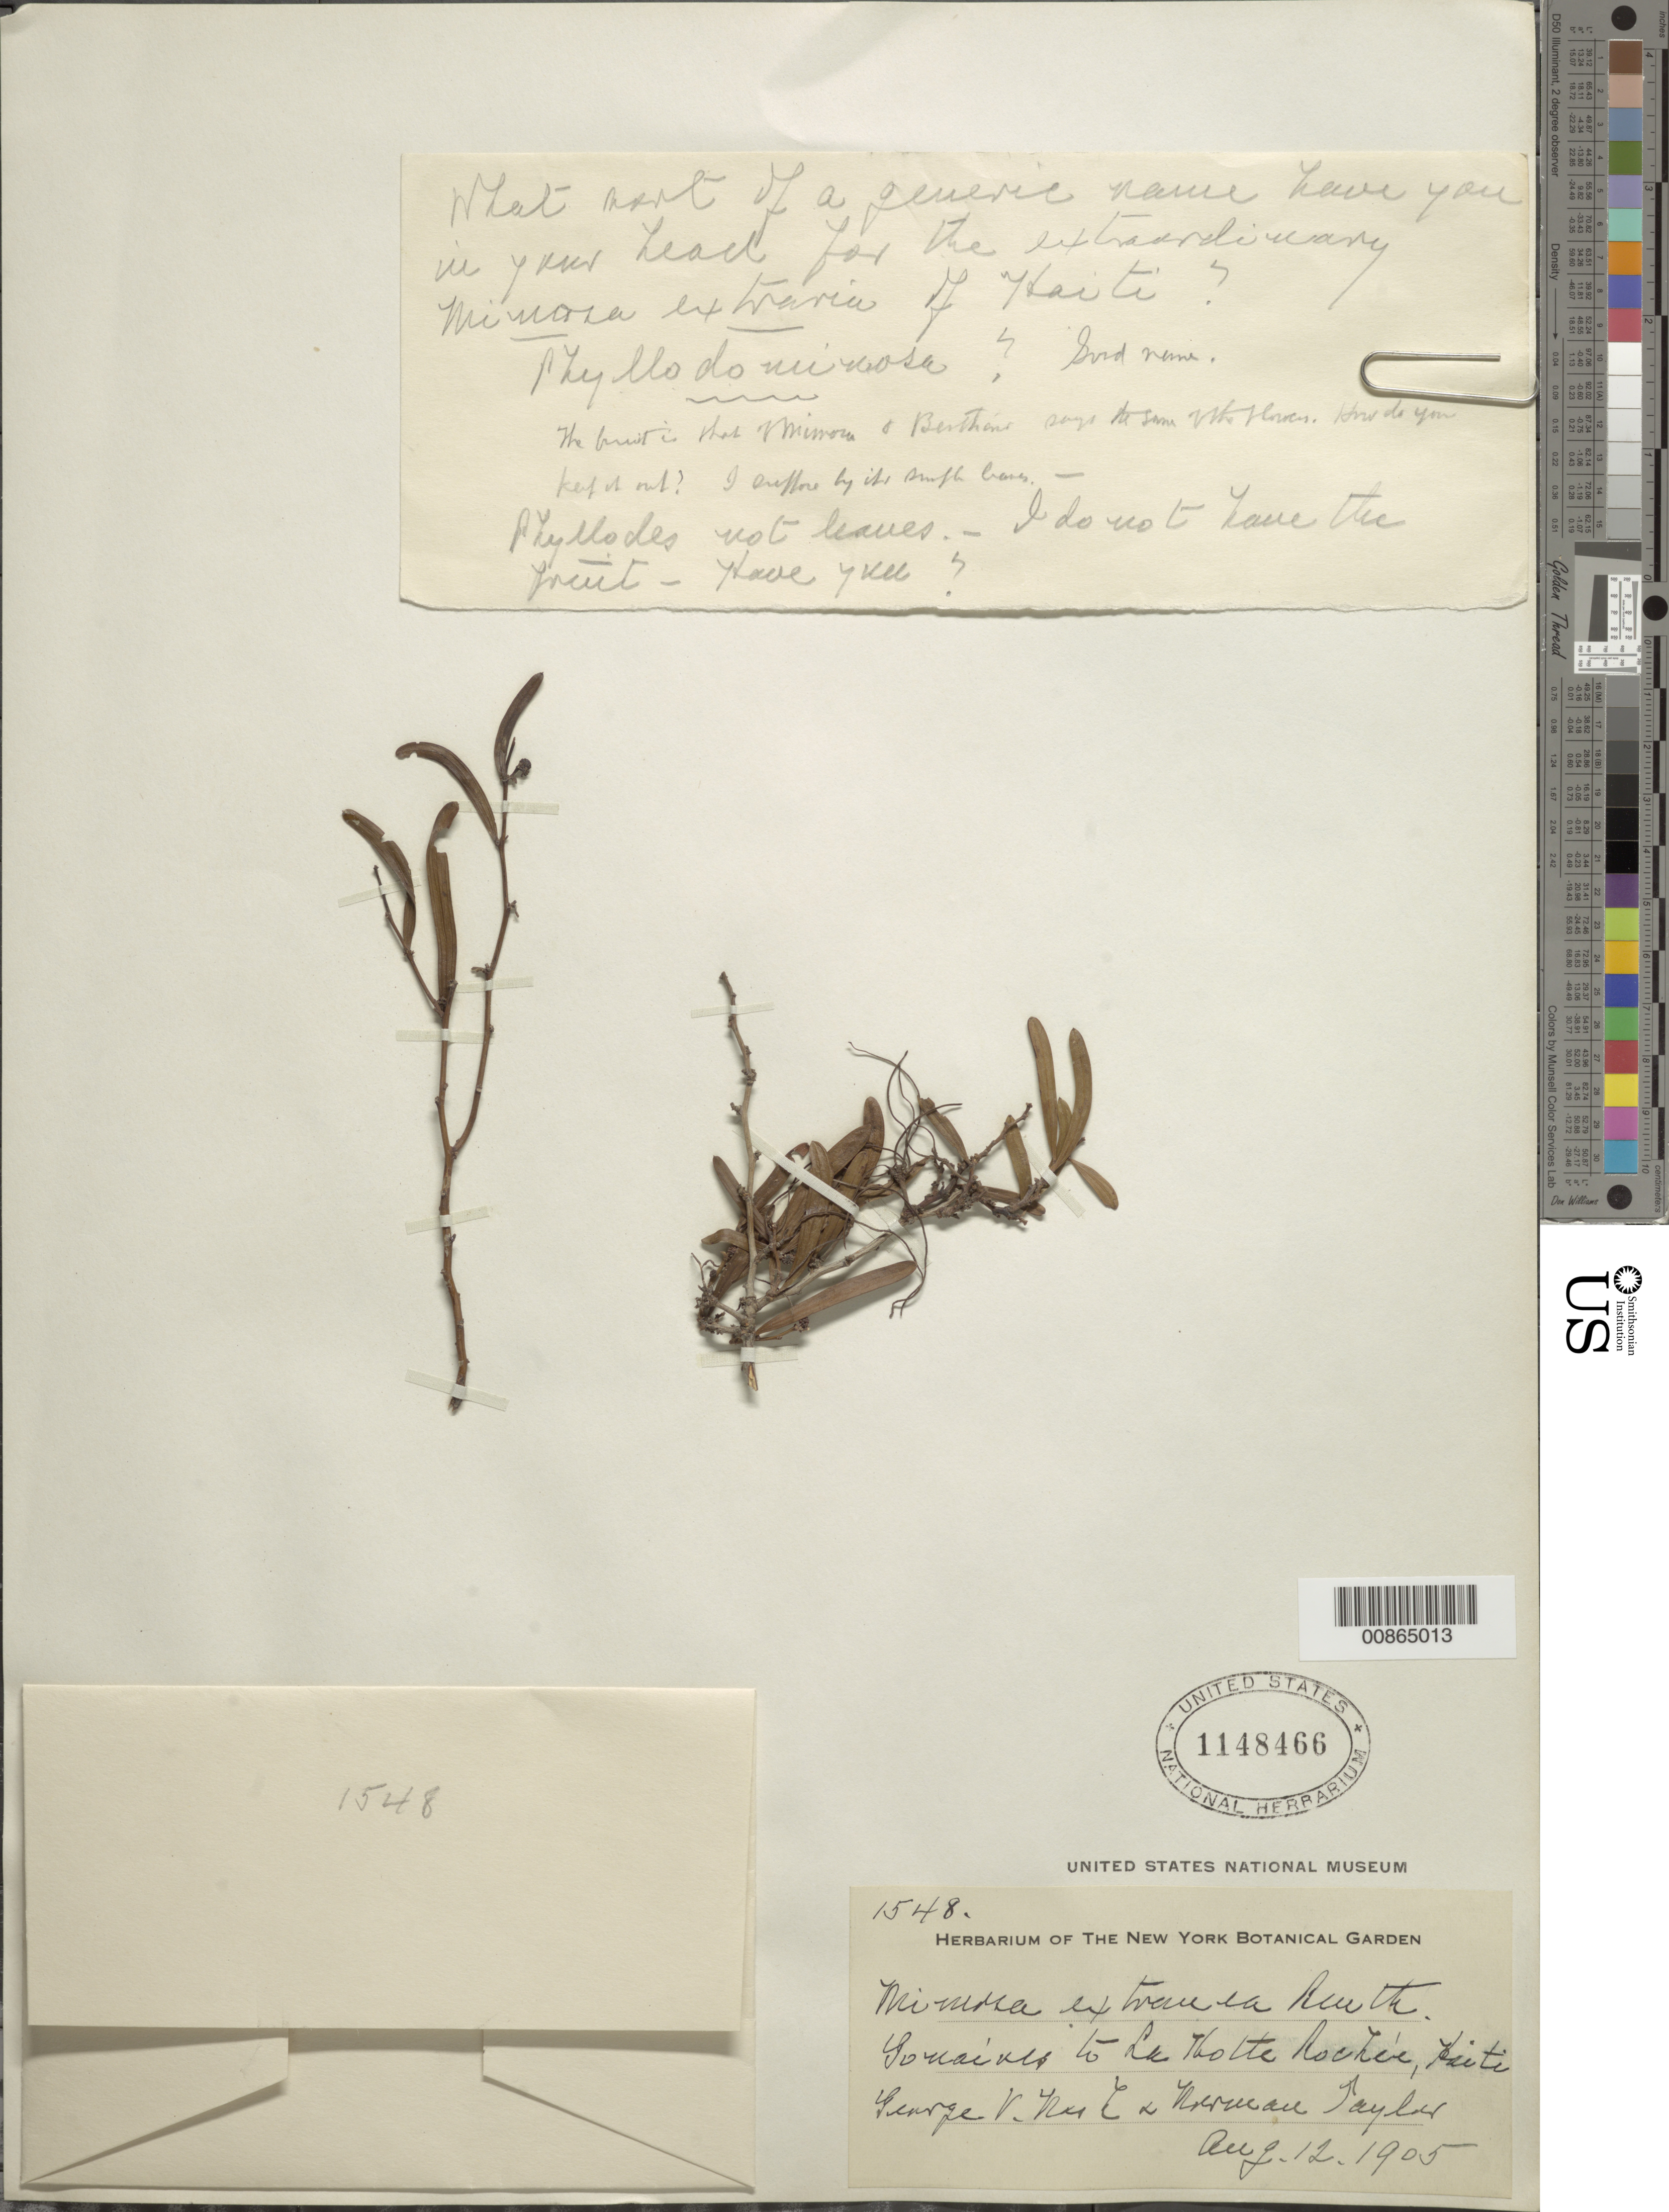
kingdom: Plantae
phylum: Tracheophyta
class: Magnoliopsida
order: Fabales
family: Fabaceae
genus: Mimosa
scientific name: Mimosa extranea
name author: Benth.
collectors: G. V. Nash & N. Taylor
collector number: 1548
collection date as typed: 12 Aug 1905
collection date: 1905-08-12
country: Haiti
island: Hispaniola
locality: Gonaives to La Hotte "Rochere".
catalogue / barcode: US 1148466